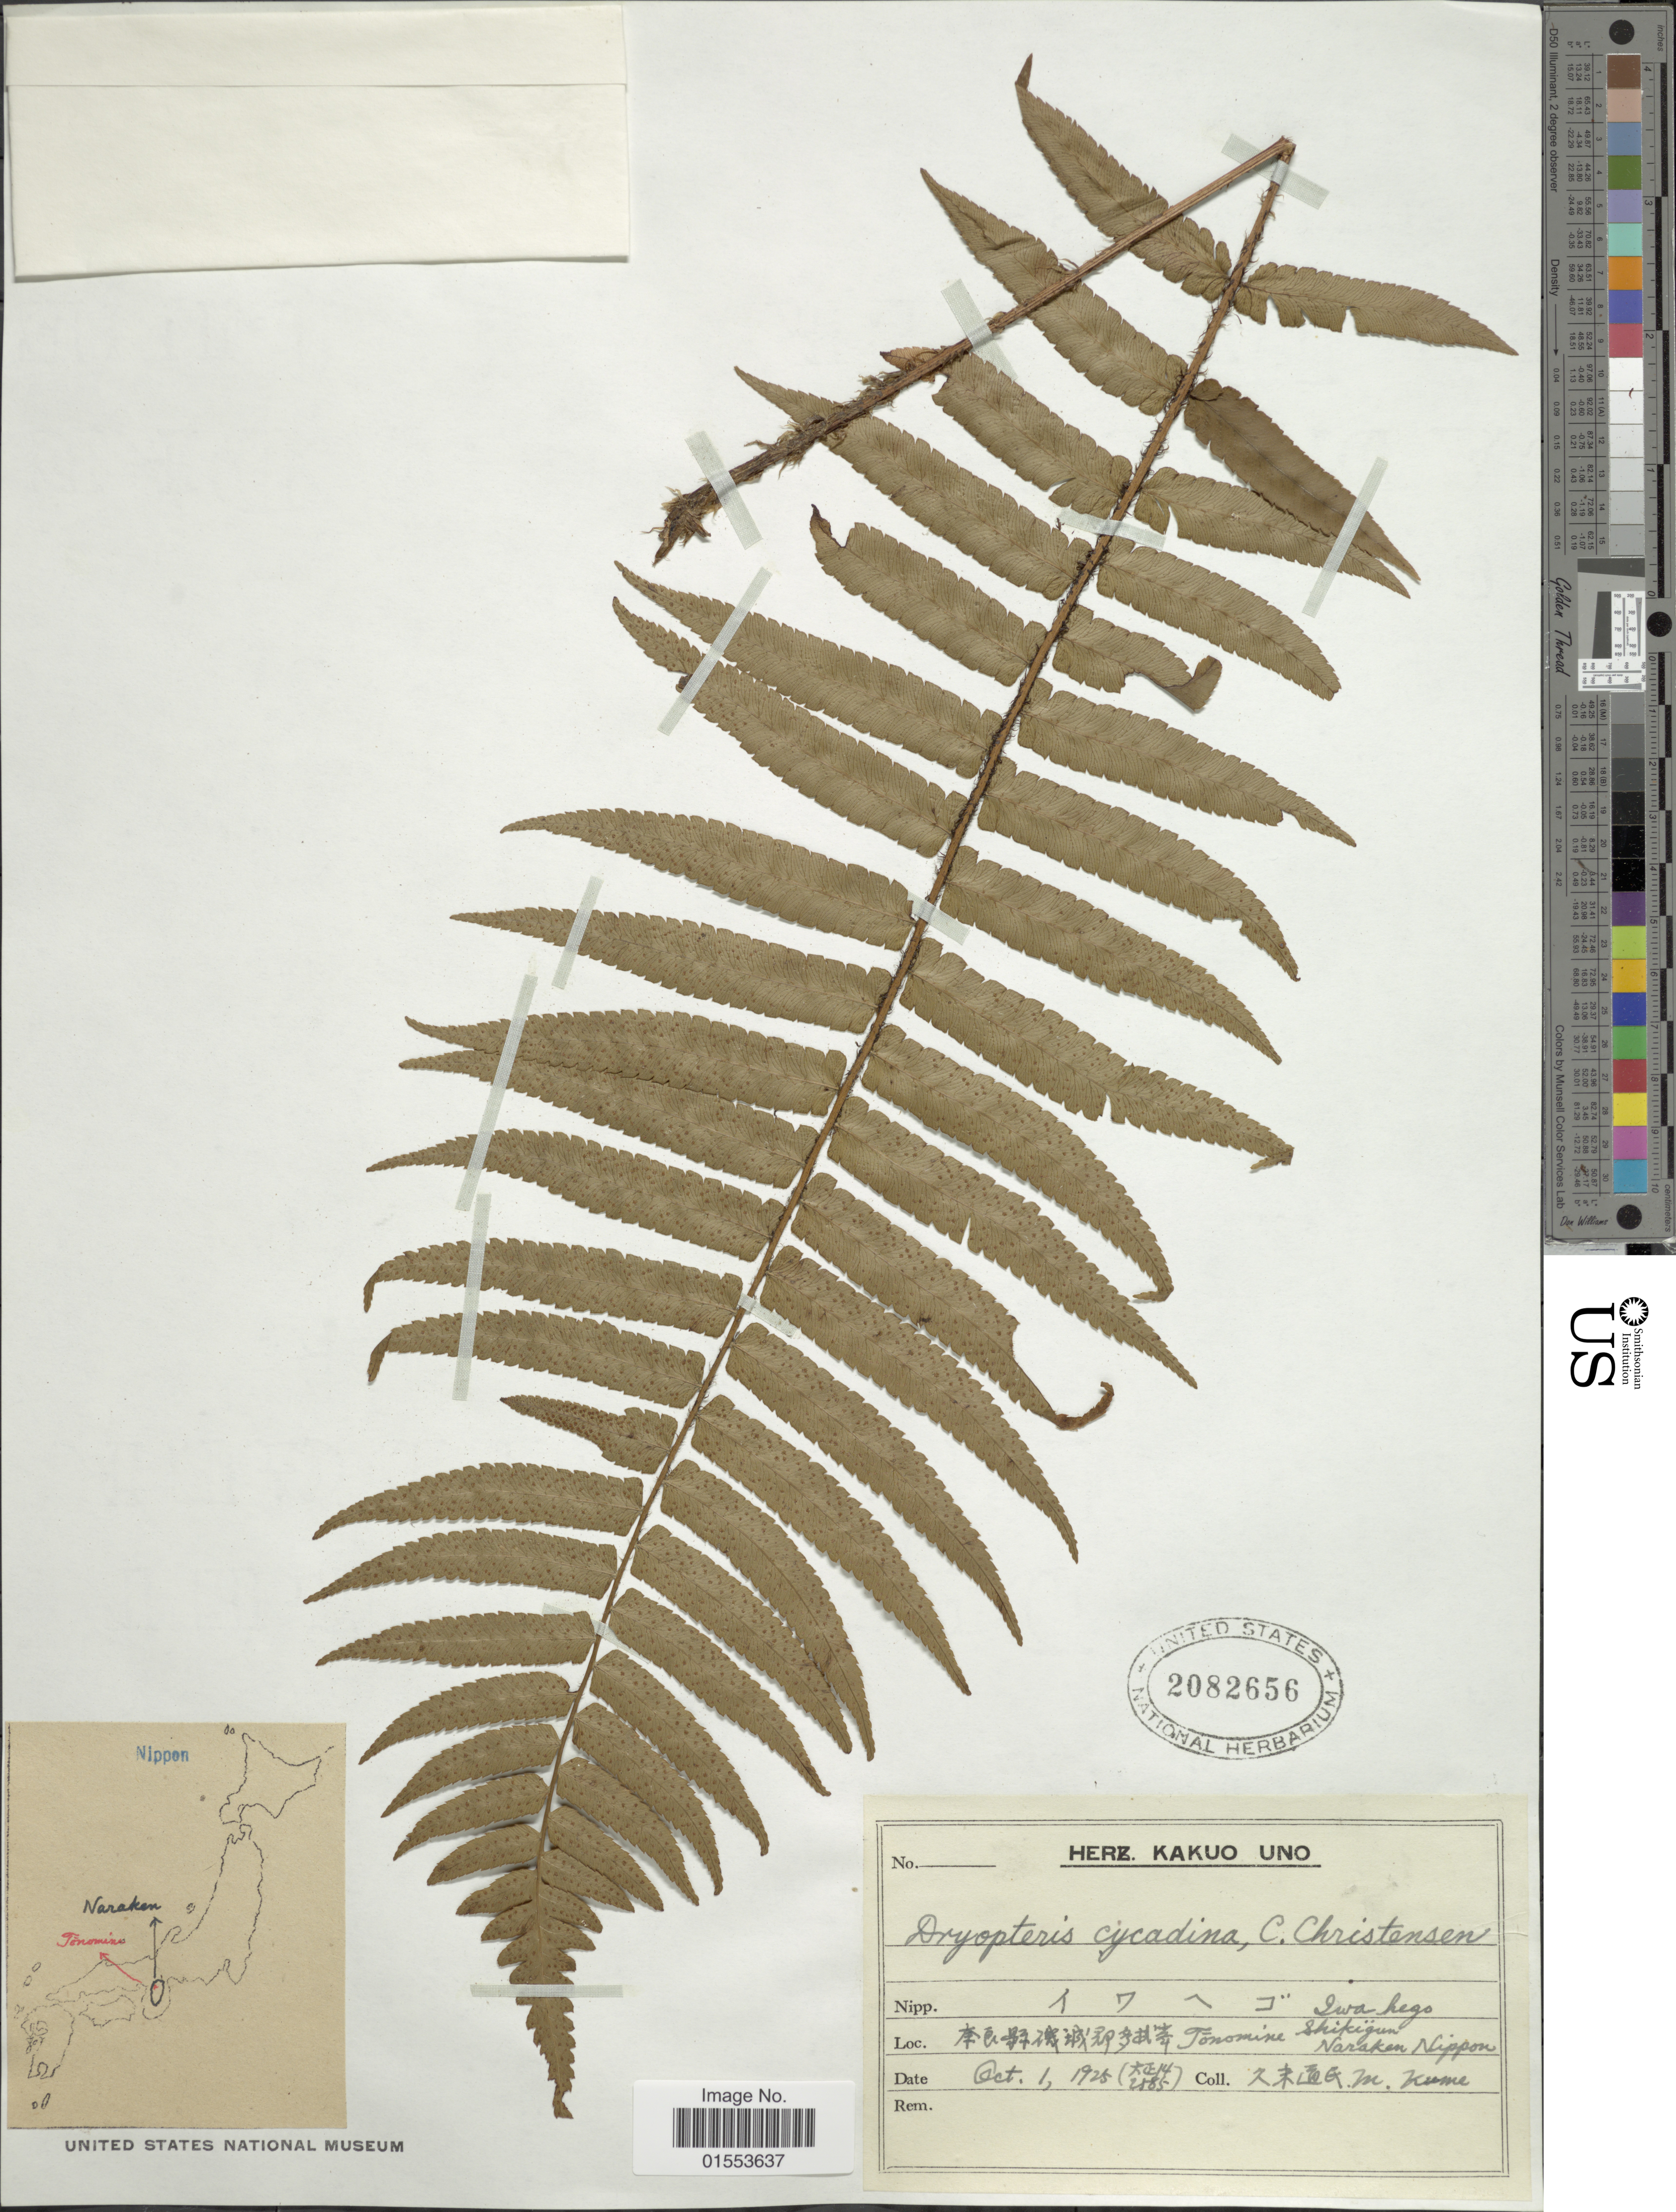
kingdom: Plantae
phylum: Tracheophyta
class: Polypodiopsida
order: Polypodiales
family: Dryopteridaceae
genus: Dryopteris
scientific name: Dryopteris atrata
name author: (Wall. ex Kunze) Ching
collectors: M. Kume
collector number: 2585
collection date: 1925-10-01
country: Japan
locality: Tomine Shikigun, Naraken Nippon.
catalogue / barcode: US 2082656